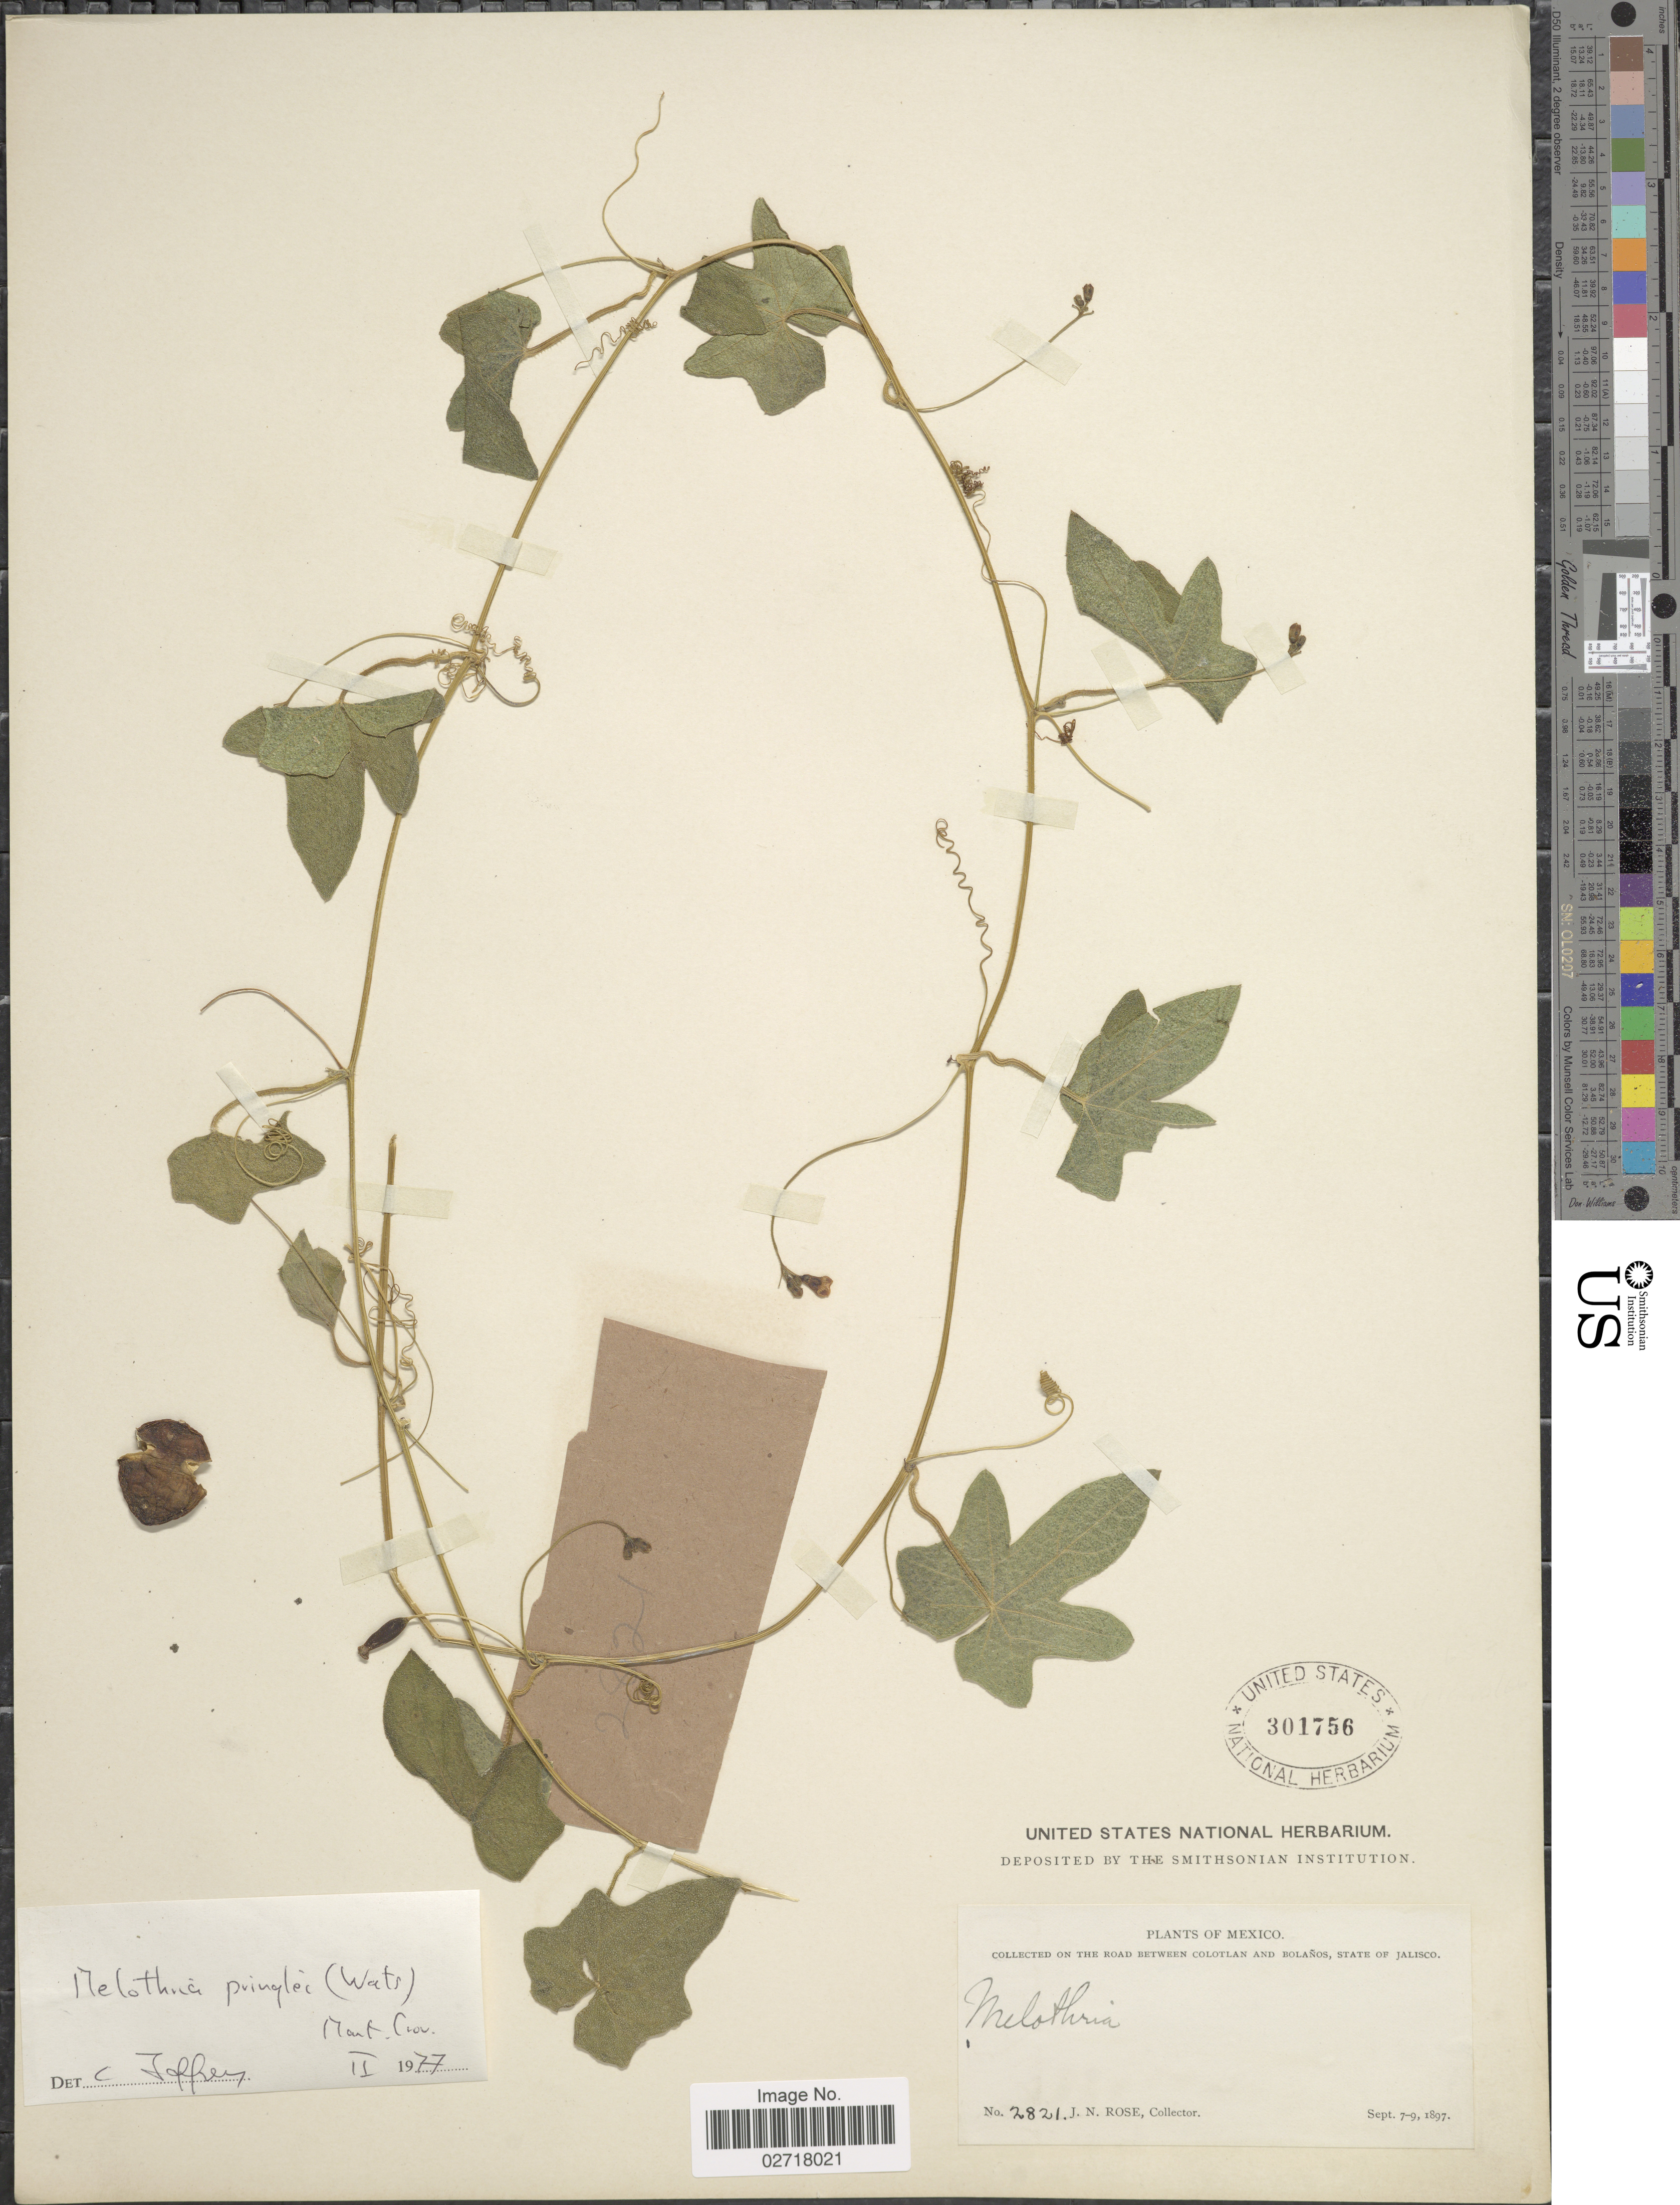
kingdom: Plantae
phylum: Tracheophyta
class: Magnoliopsida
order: Cucurbitales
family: Cucurbitaceae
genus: Melothria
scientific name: Melothria pringlei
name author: (S. Watson) Mart. Crov.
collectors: J. N. Rose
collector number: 2821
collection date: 1897-09-07/1897-09-09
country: Mexico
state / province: Jalisco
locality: On the road between Colotlan and Bolanos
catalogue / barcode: US 301756